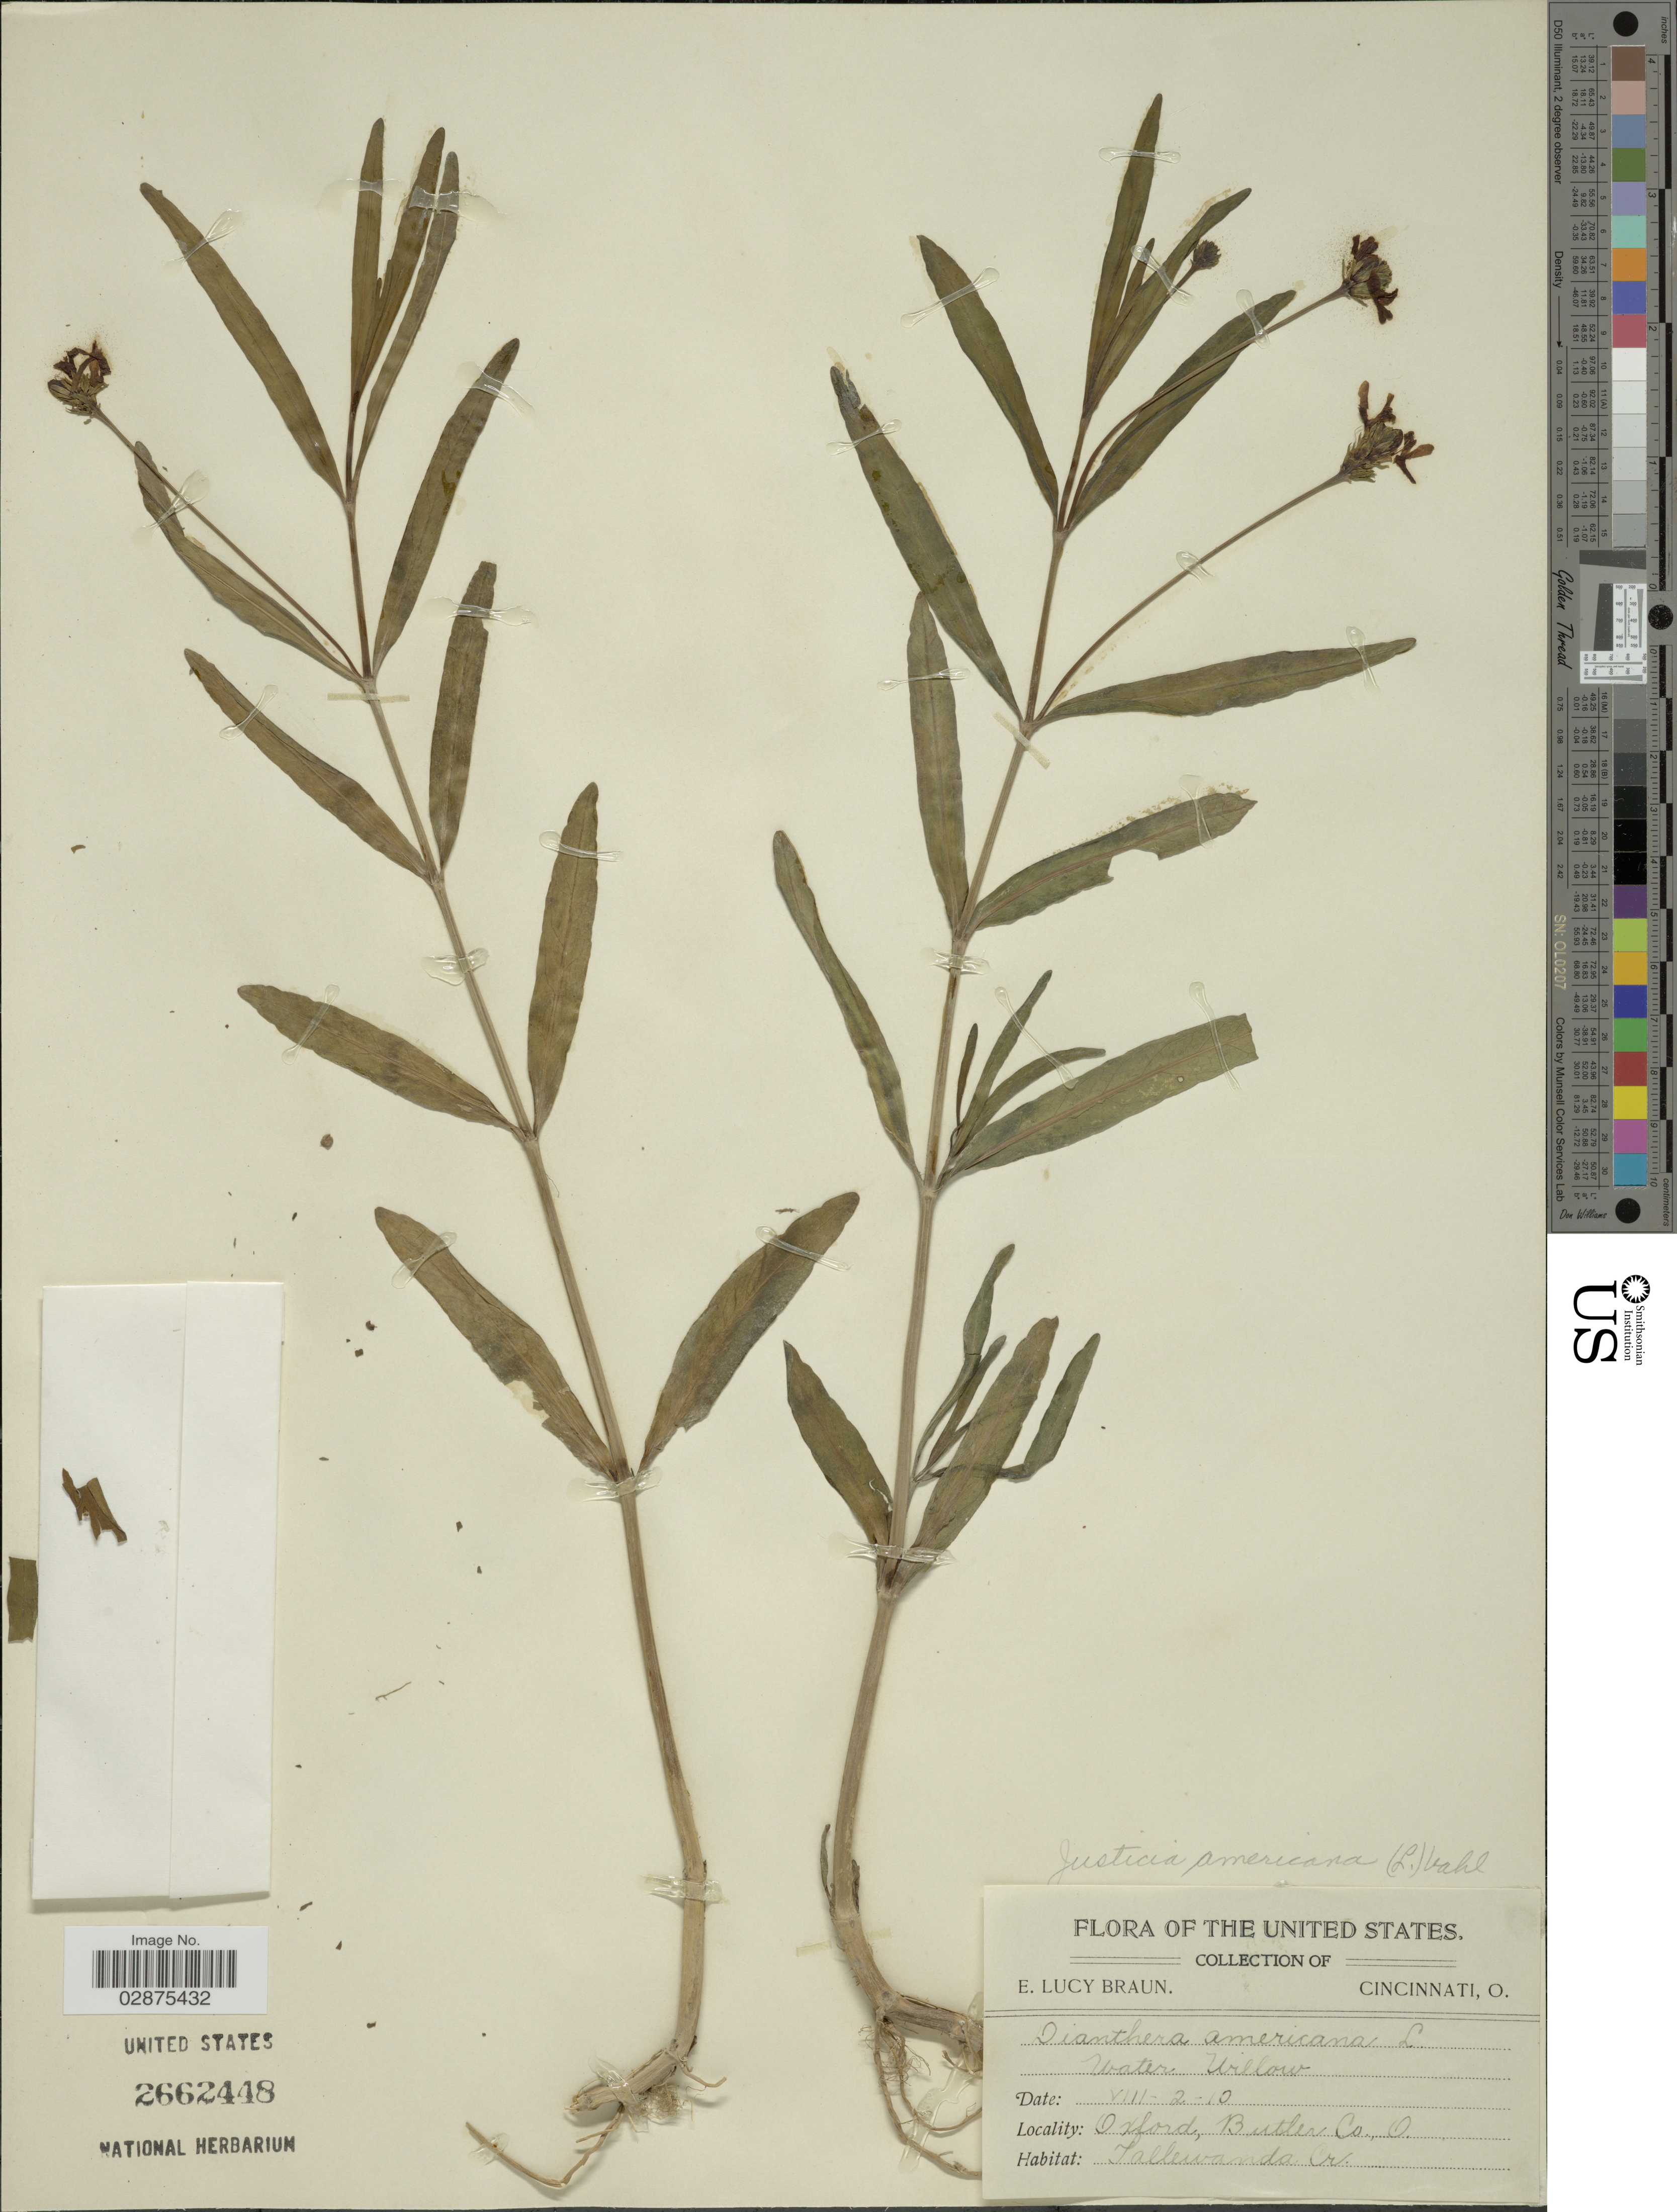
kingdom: Plantae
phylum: Tracheophyta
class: Magnoliopsida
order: Lamiales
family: Acanthaceae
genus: Justicia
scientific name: Justicia americana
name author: (L.) Vahl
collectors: E. L. Braun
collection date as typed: Transcribed d/m/y: 2/8/10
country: United States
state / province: Ohio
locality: Oxford, Butler Co.O. Tallewanda Cr.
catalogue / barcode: US 2662448